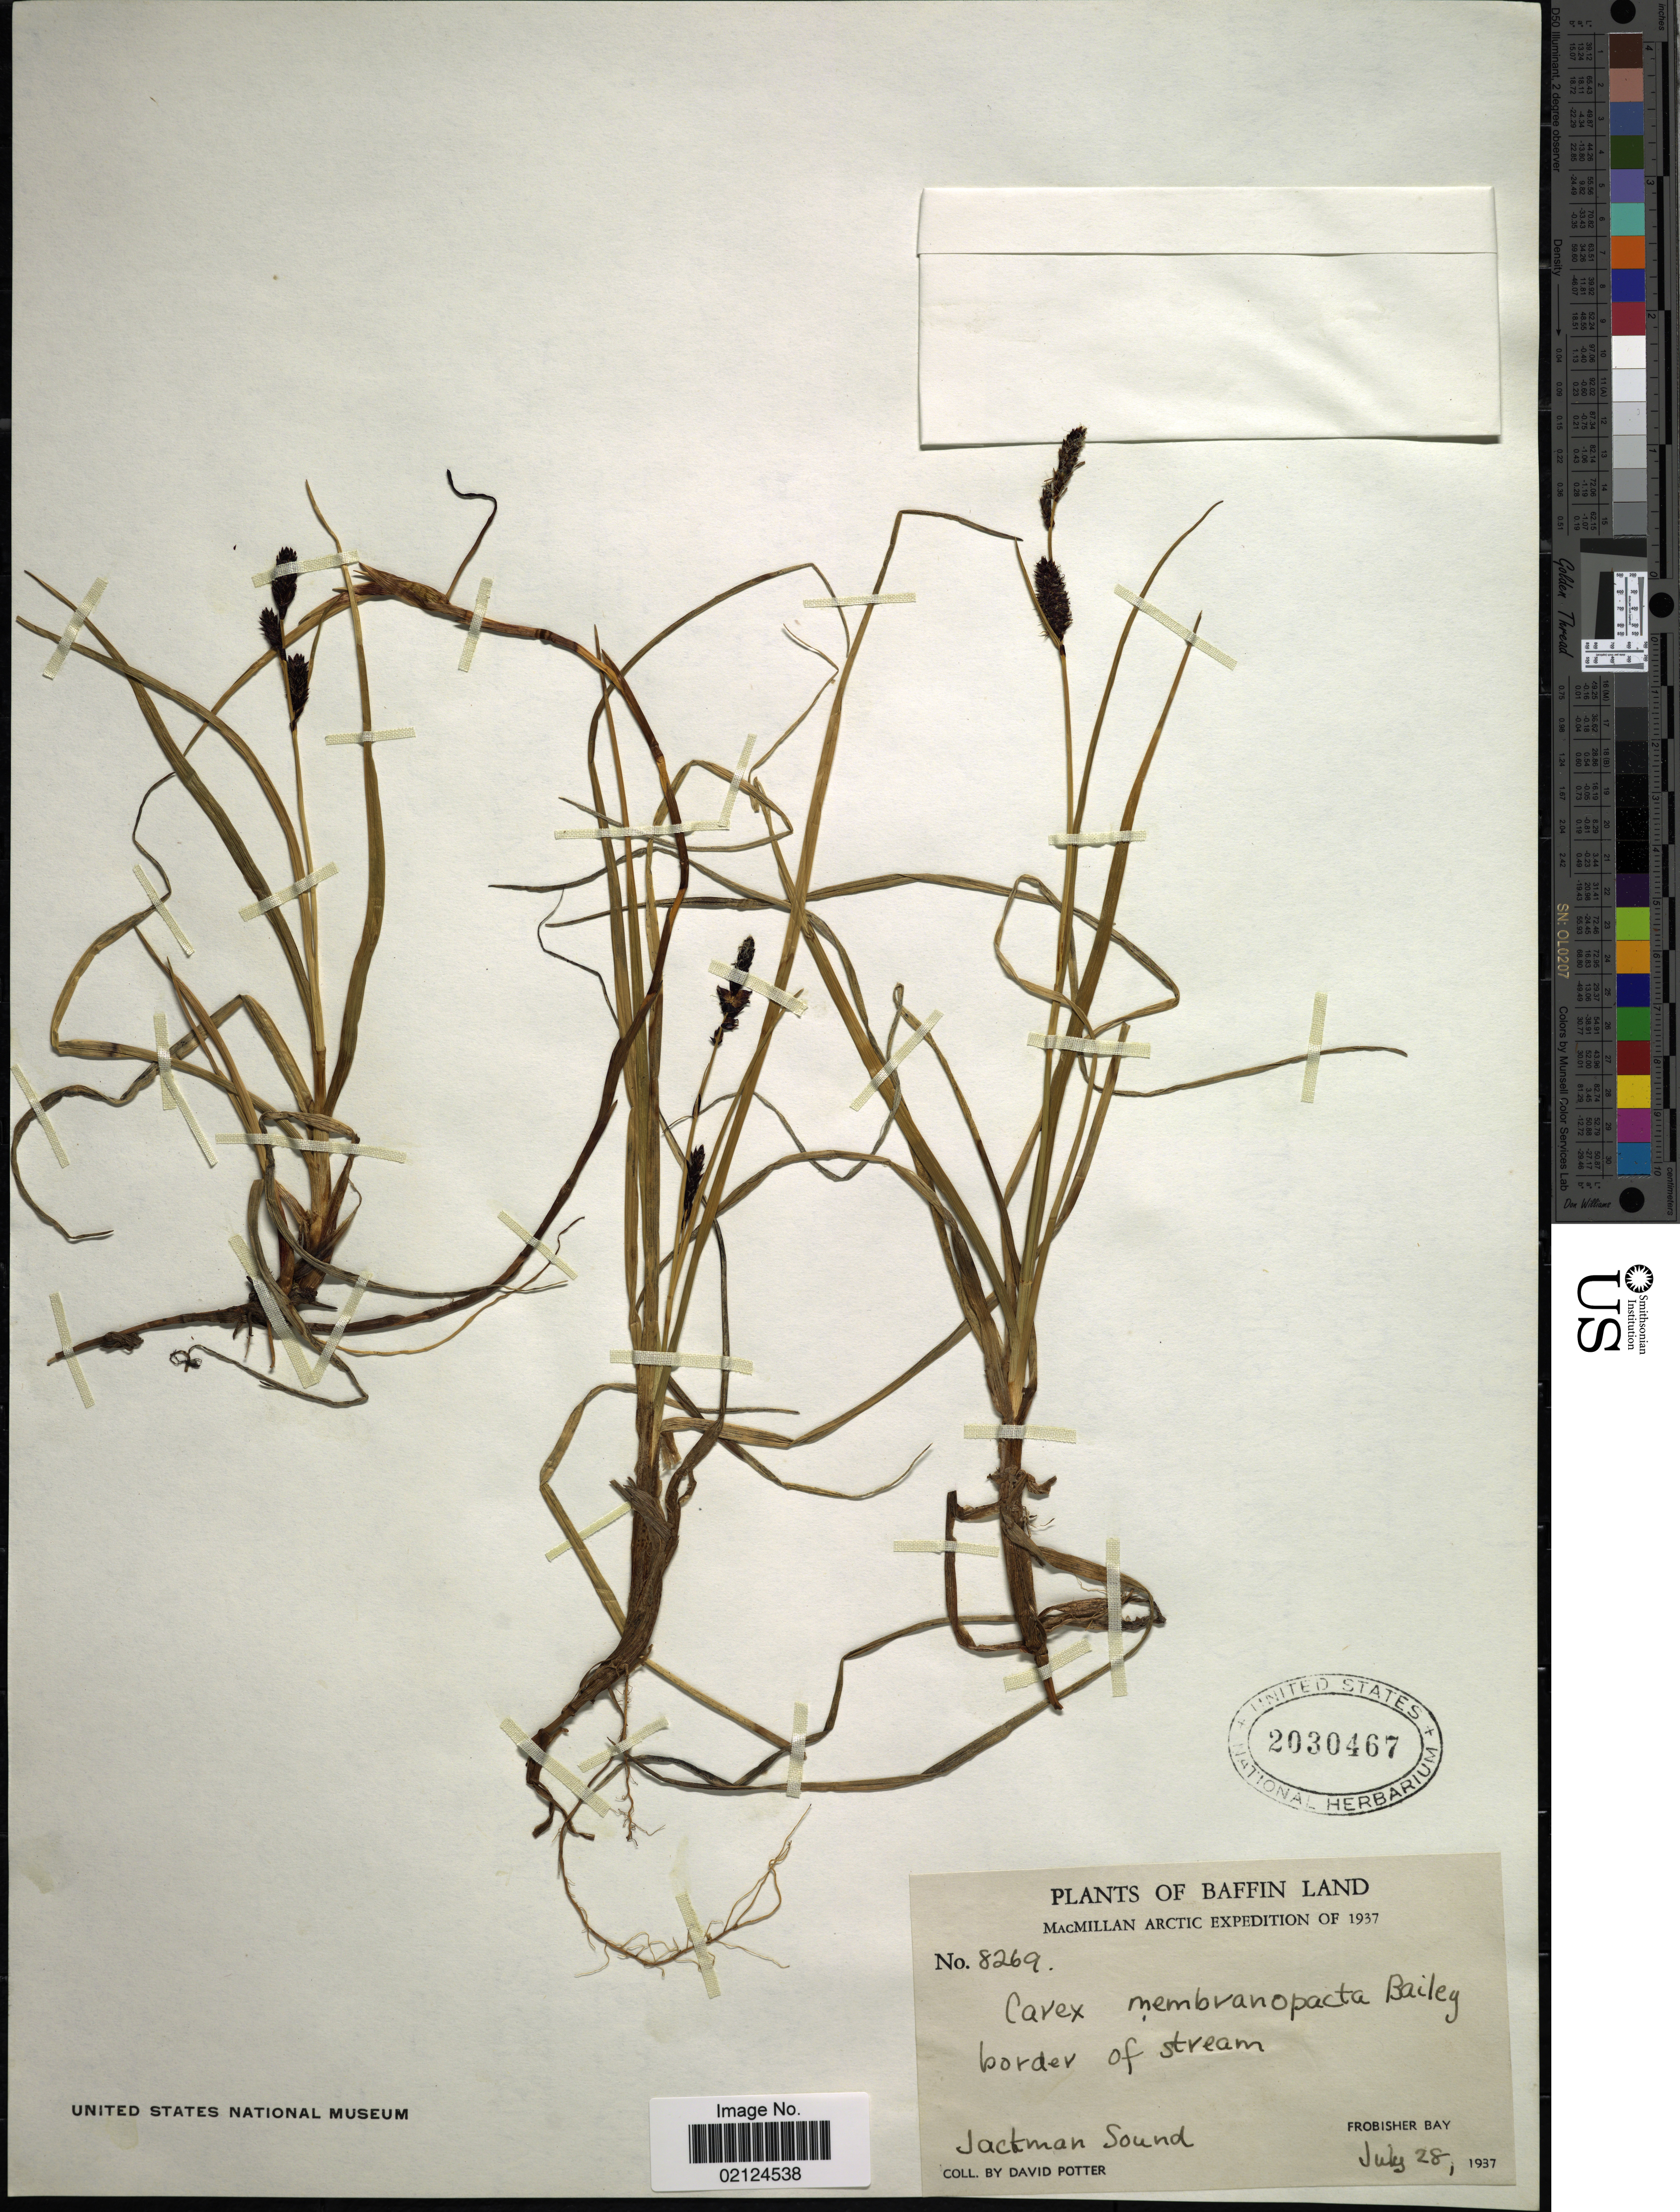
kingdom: Plantae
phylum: Tracheophyta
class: Liliopsida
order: Poales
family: Cyperaceae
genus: Carex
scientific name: Carex membranacea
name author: Hook.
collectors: D. Potter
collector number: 8269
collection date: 1937-07-28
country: Canada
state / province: Nunavut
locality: Baffin Land, Jackman Sound, Frobisher Bay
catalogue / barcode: US 2030467